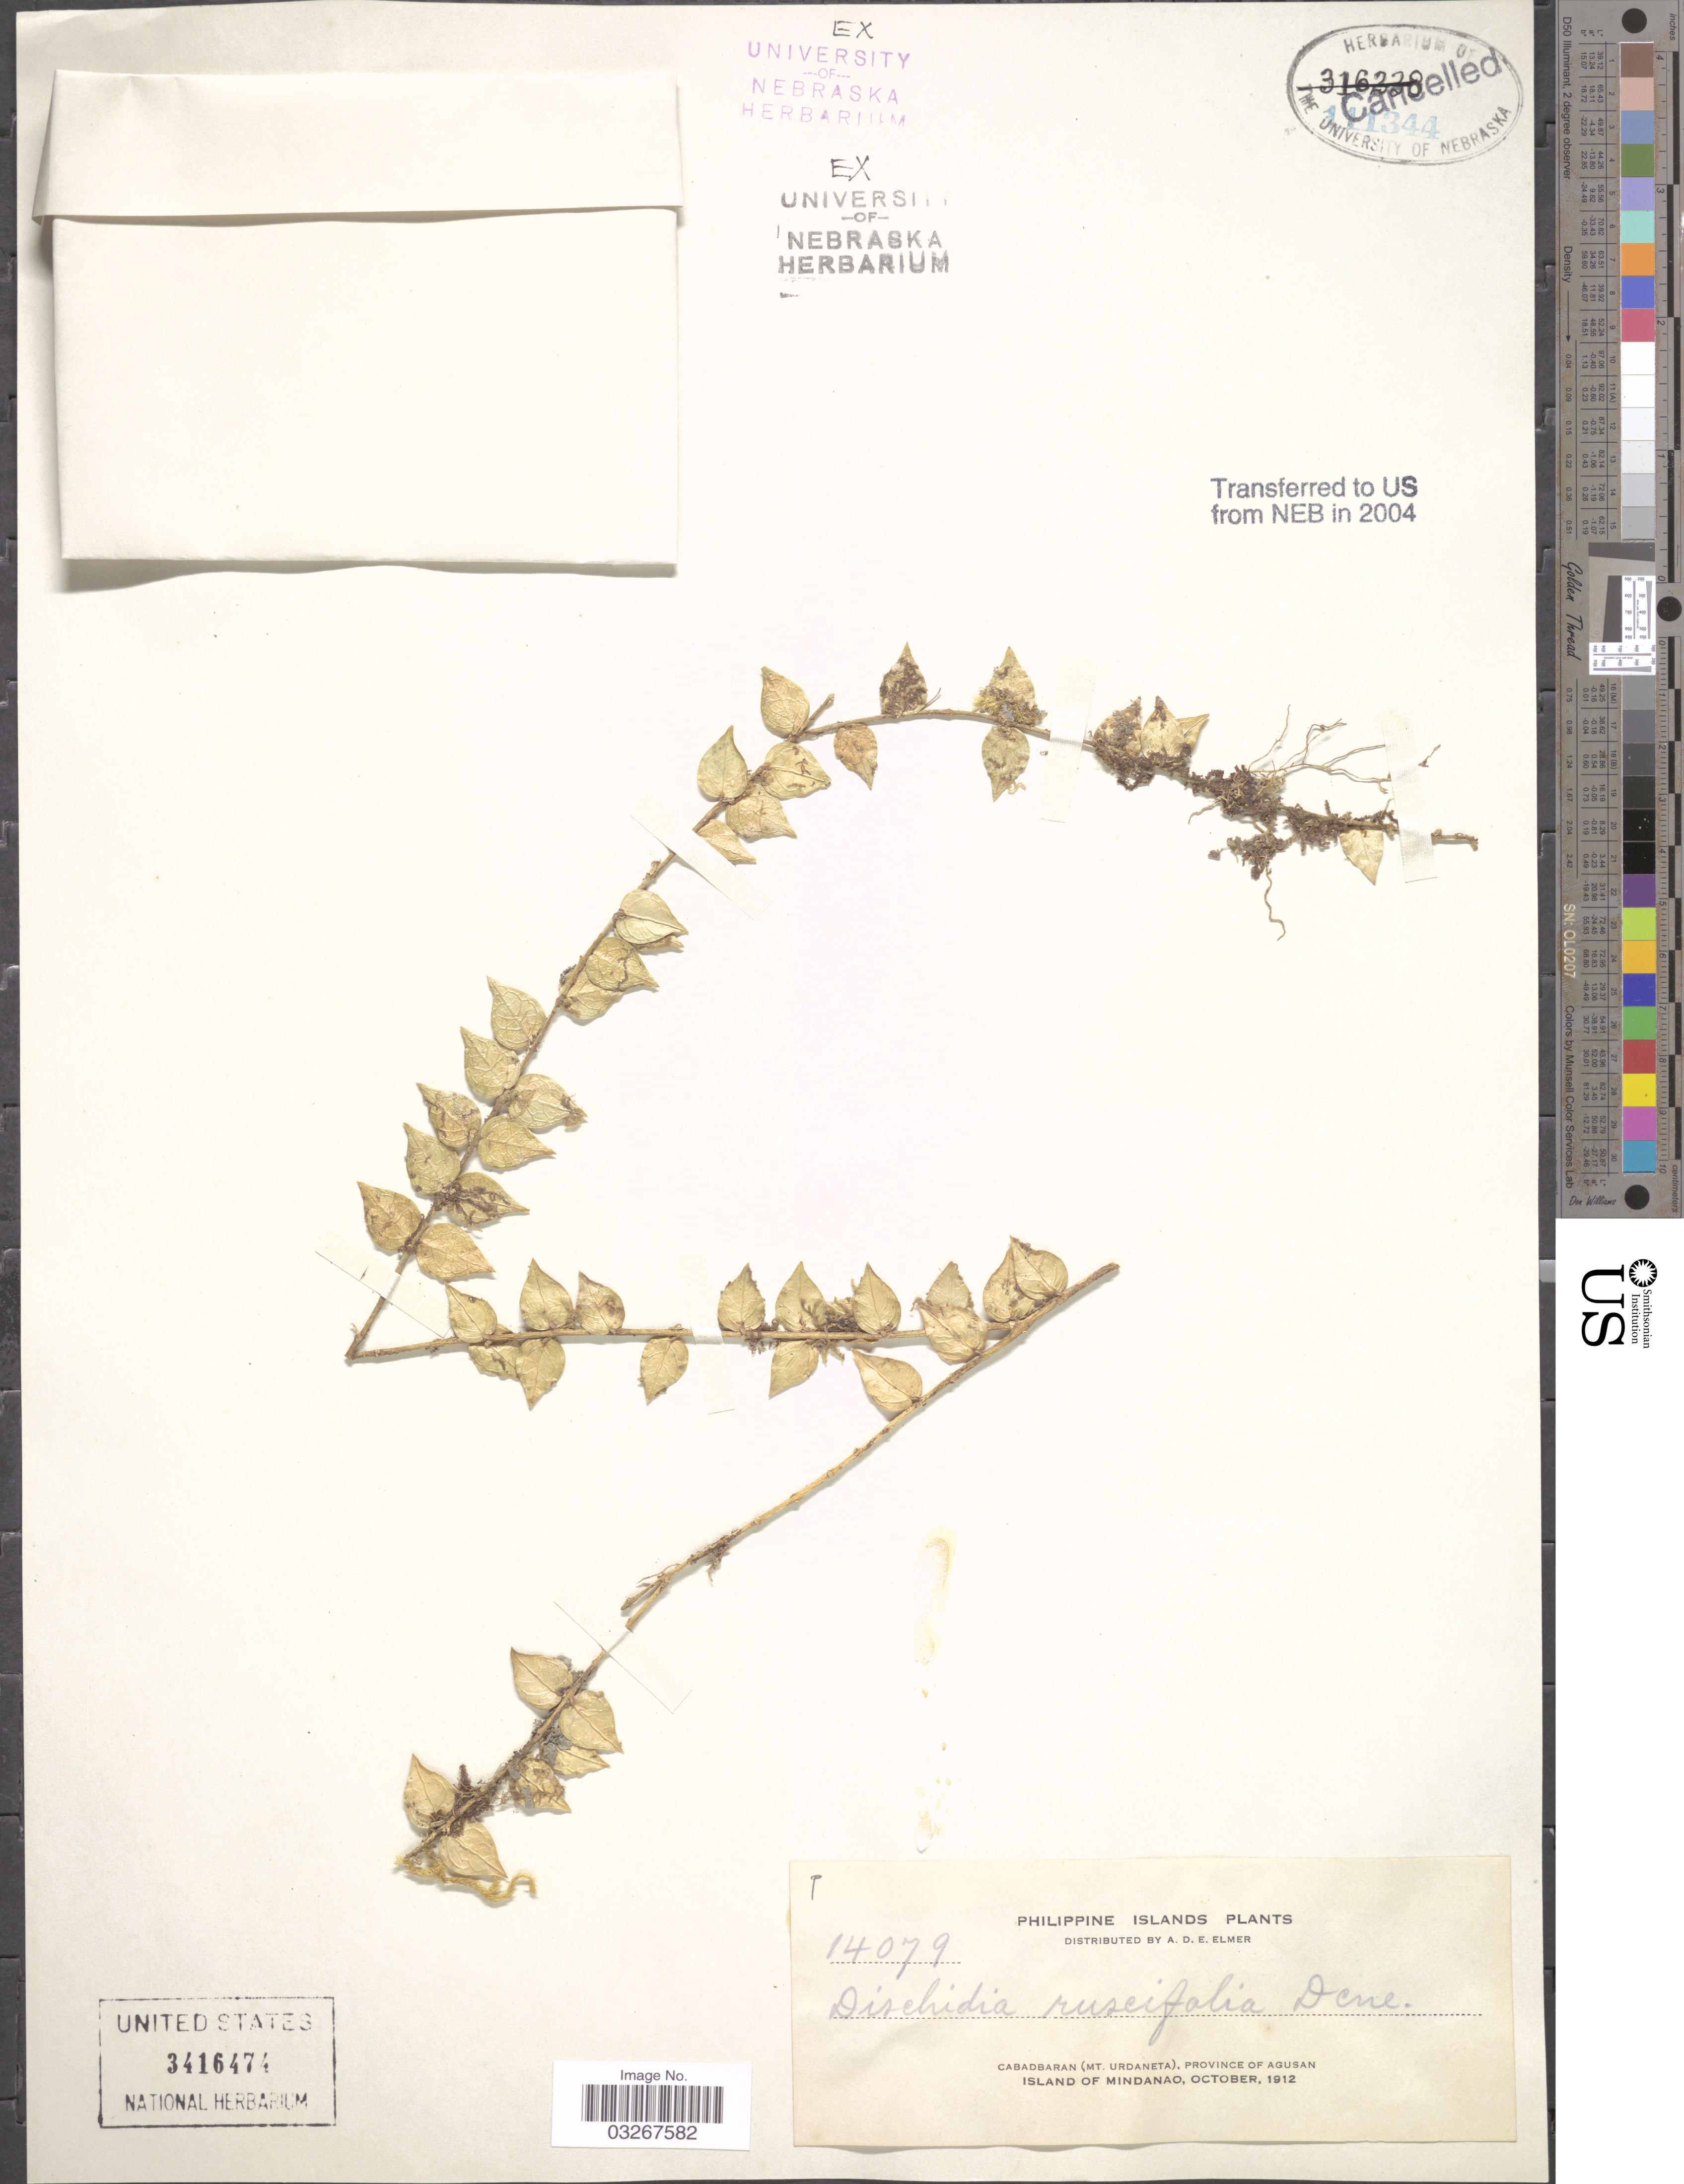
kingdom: Plantae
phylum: Tracheophyta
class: Magnoliopsida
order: Gentianales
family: Apocynaceae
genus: Dischidia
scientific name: Dischidia ruscifolia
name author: Decne. ex Becc.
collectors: A. D. E. Elmer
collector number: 14079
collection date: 1912-10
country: Philippines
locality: Cabadbaran (Mt. Urdaneta), Province of Agusan, Island of Mindanao.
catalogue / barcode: US 3416474